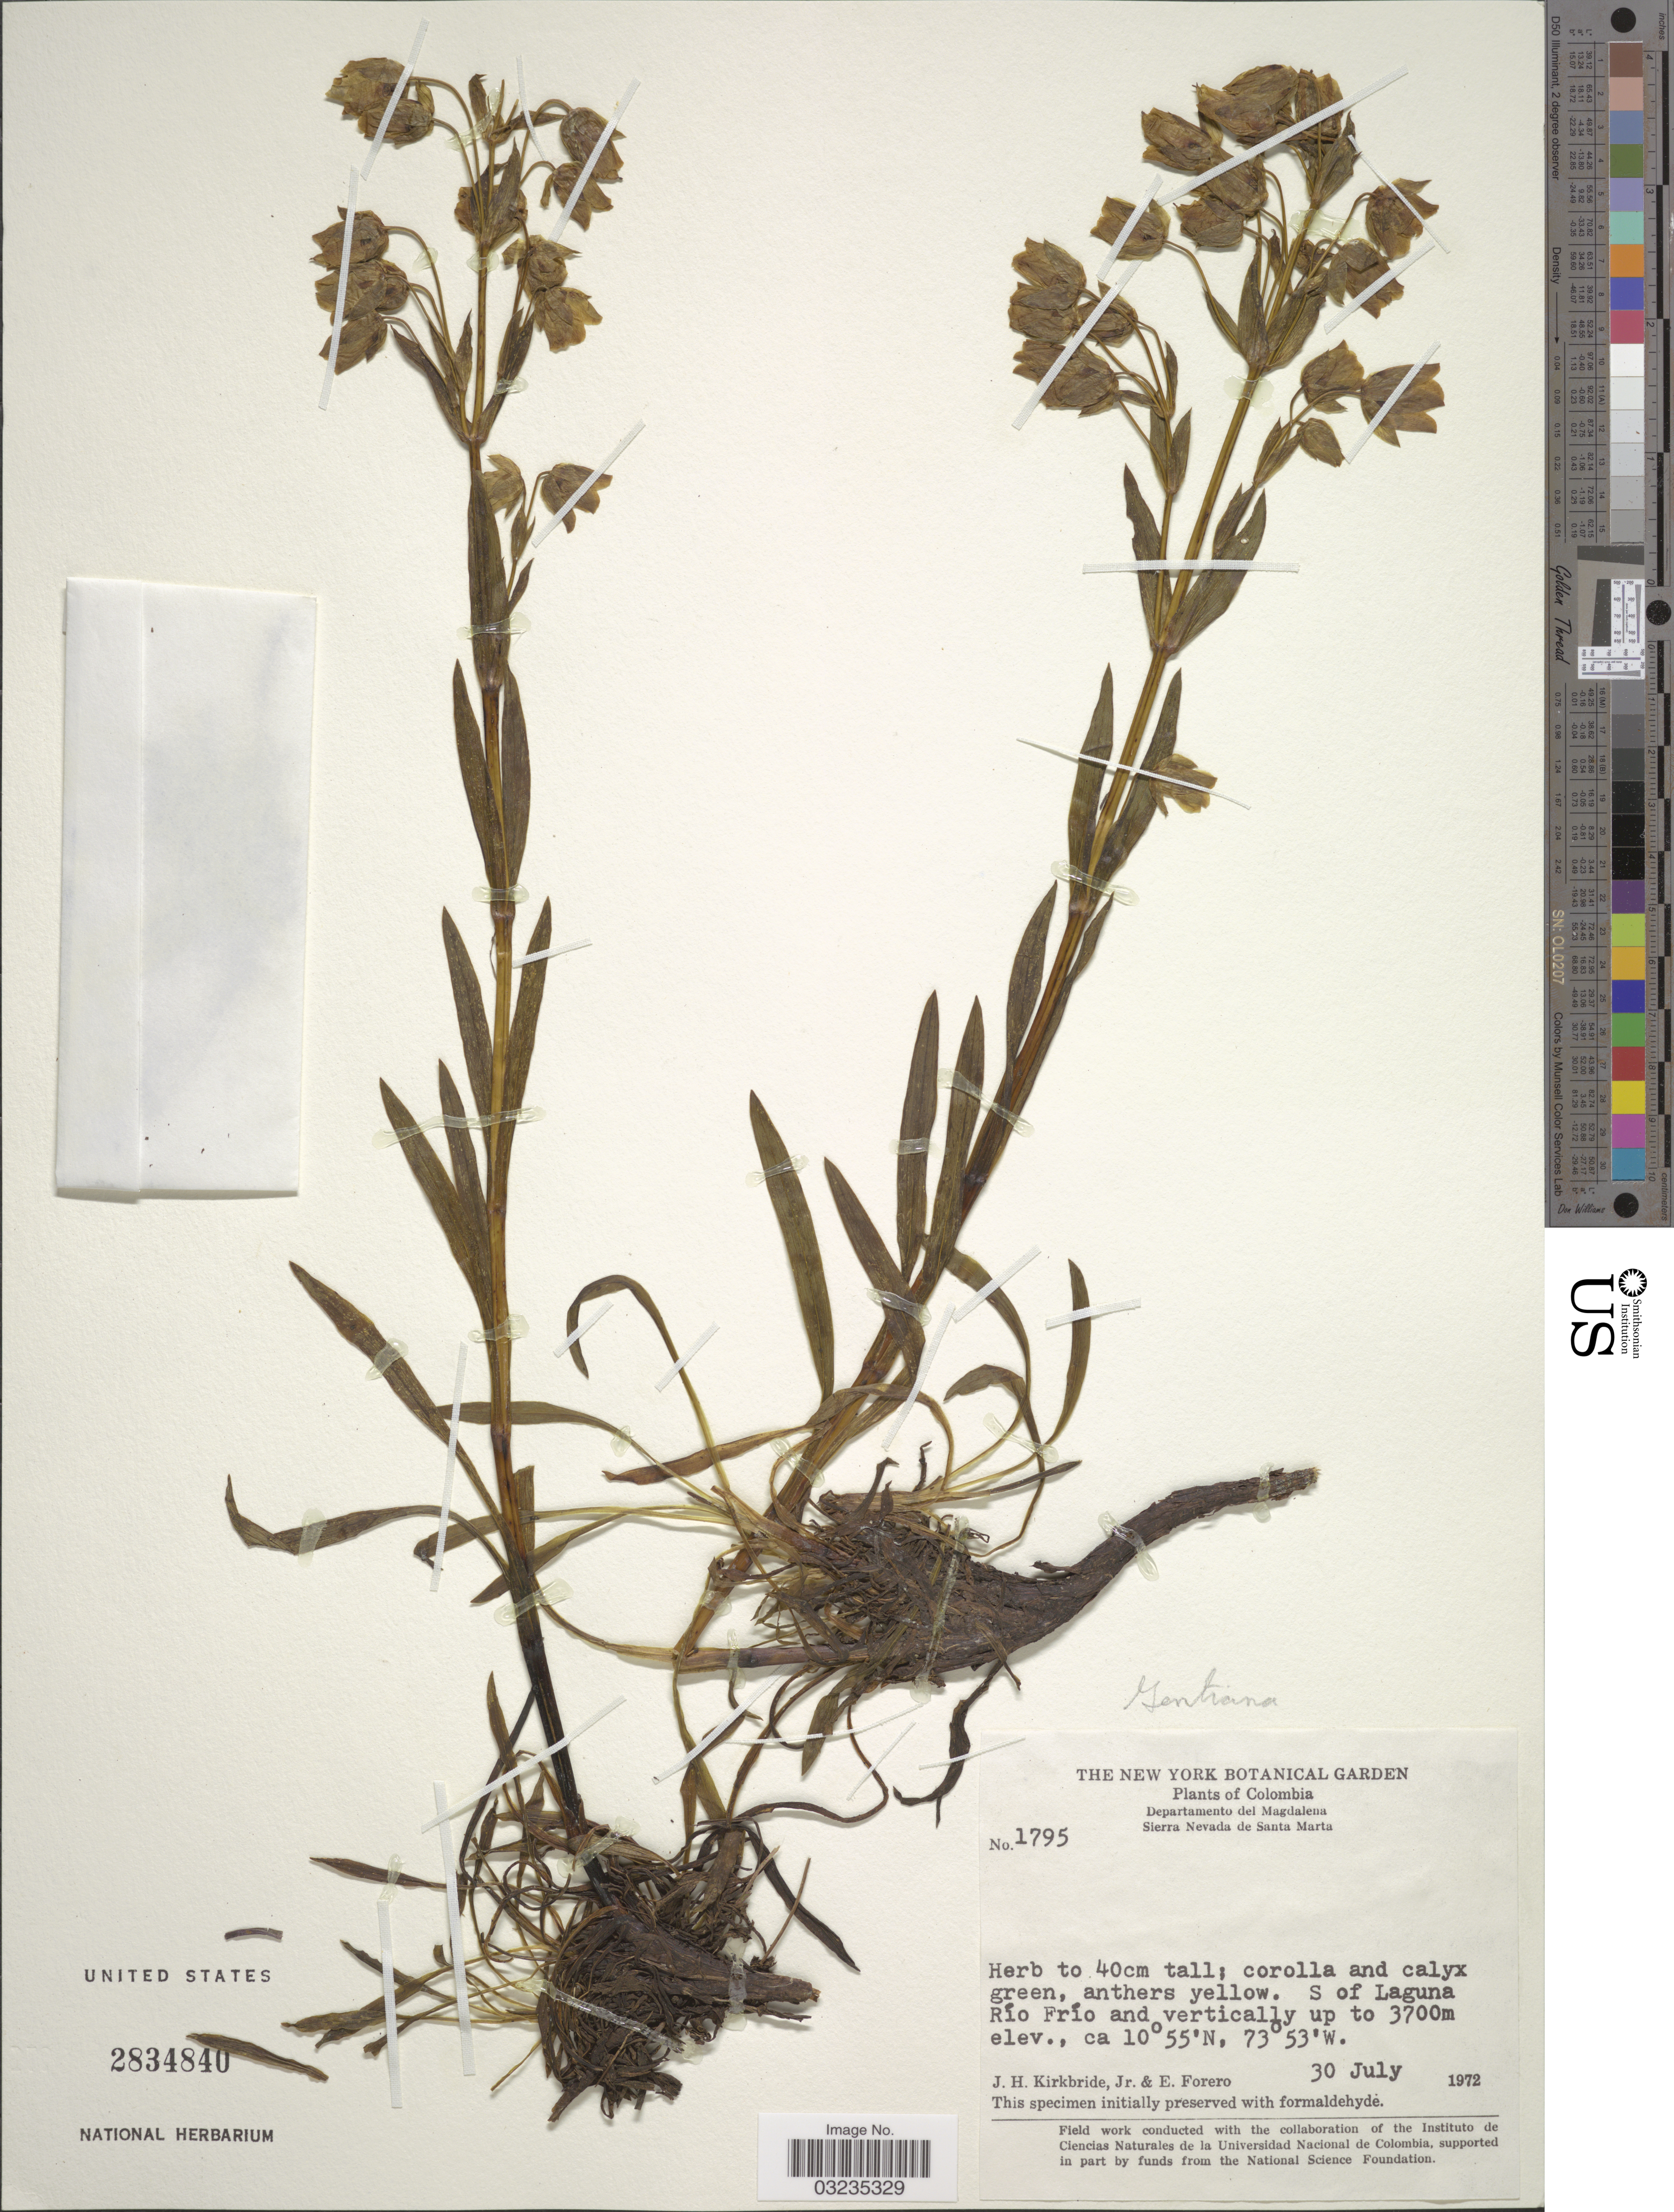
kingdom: Plantae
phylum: Tracheophyta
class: Magnoliopsida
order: Gentianales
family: Gentianaceae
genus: Gentiana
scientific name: Gentiana sp.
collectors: J. H. Kirkbride & E. Forero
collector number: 1795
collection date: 1972-07-30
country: Colombia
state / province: Magdalena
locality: Departamento del Magdalena. Sierra Nevada de Santa Marta. S of Laguna Río Frío.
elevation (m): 3700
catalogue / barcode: US 2834840